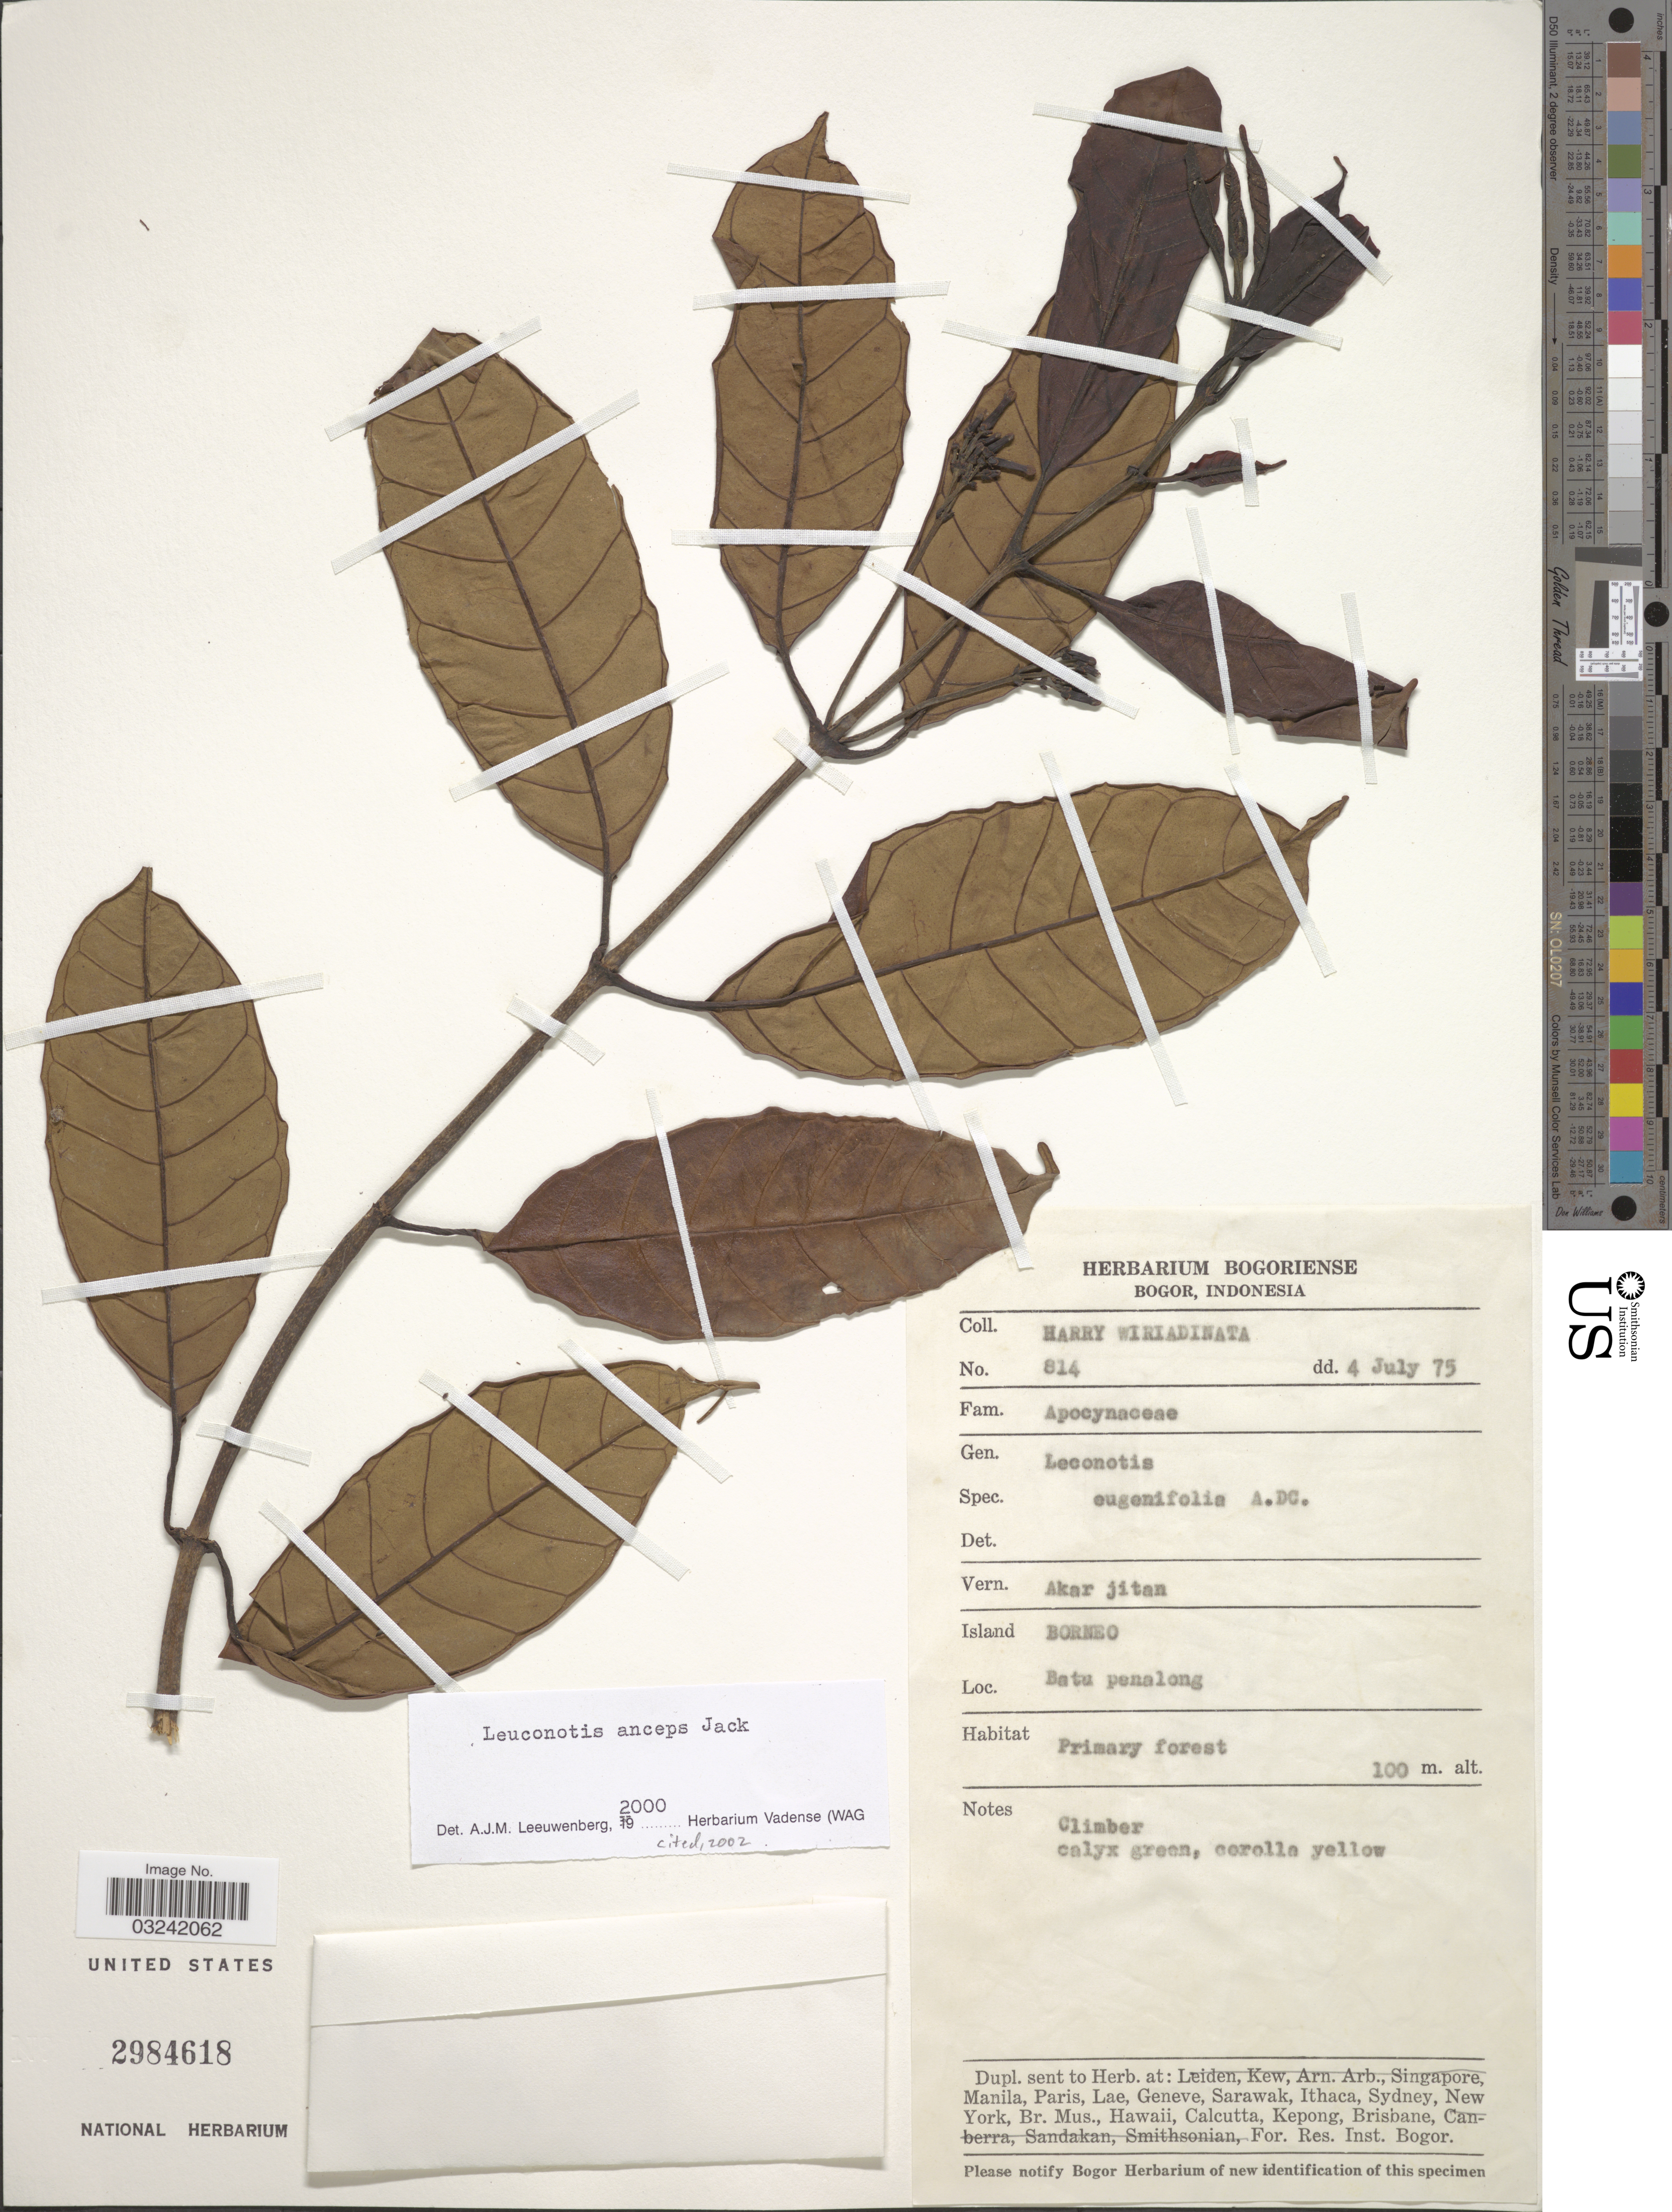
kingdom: Plantae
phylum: Tracheophyta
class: Magnoliopsida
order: Gentianales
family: Apocynaceae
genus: Leuconotis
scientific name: Leuconotis anceps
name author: Jack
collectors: H. Wiriadinata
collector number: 814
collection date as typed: Transcribed d/m/y: 4/7/75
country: Indonesia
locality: Island Borneo, Batu penalong.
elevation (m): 100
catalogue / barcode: US 2984618